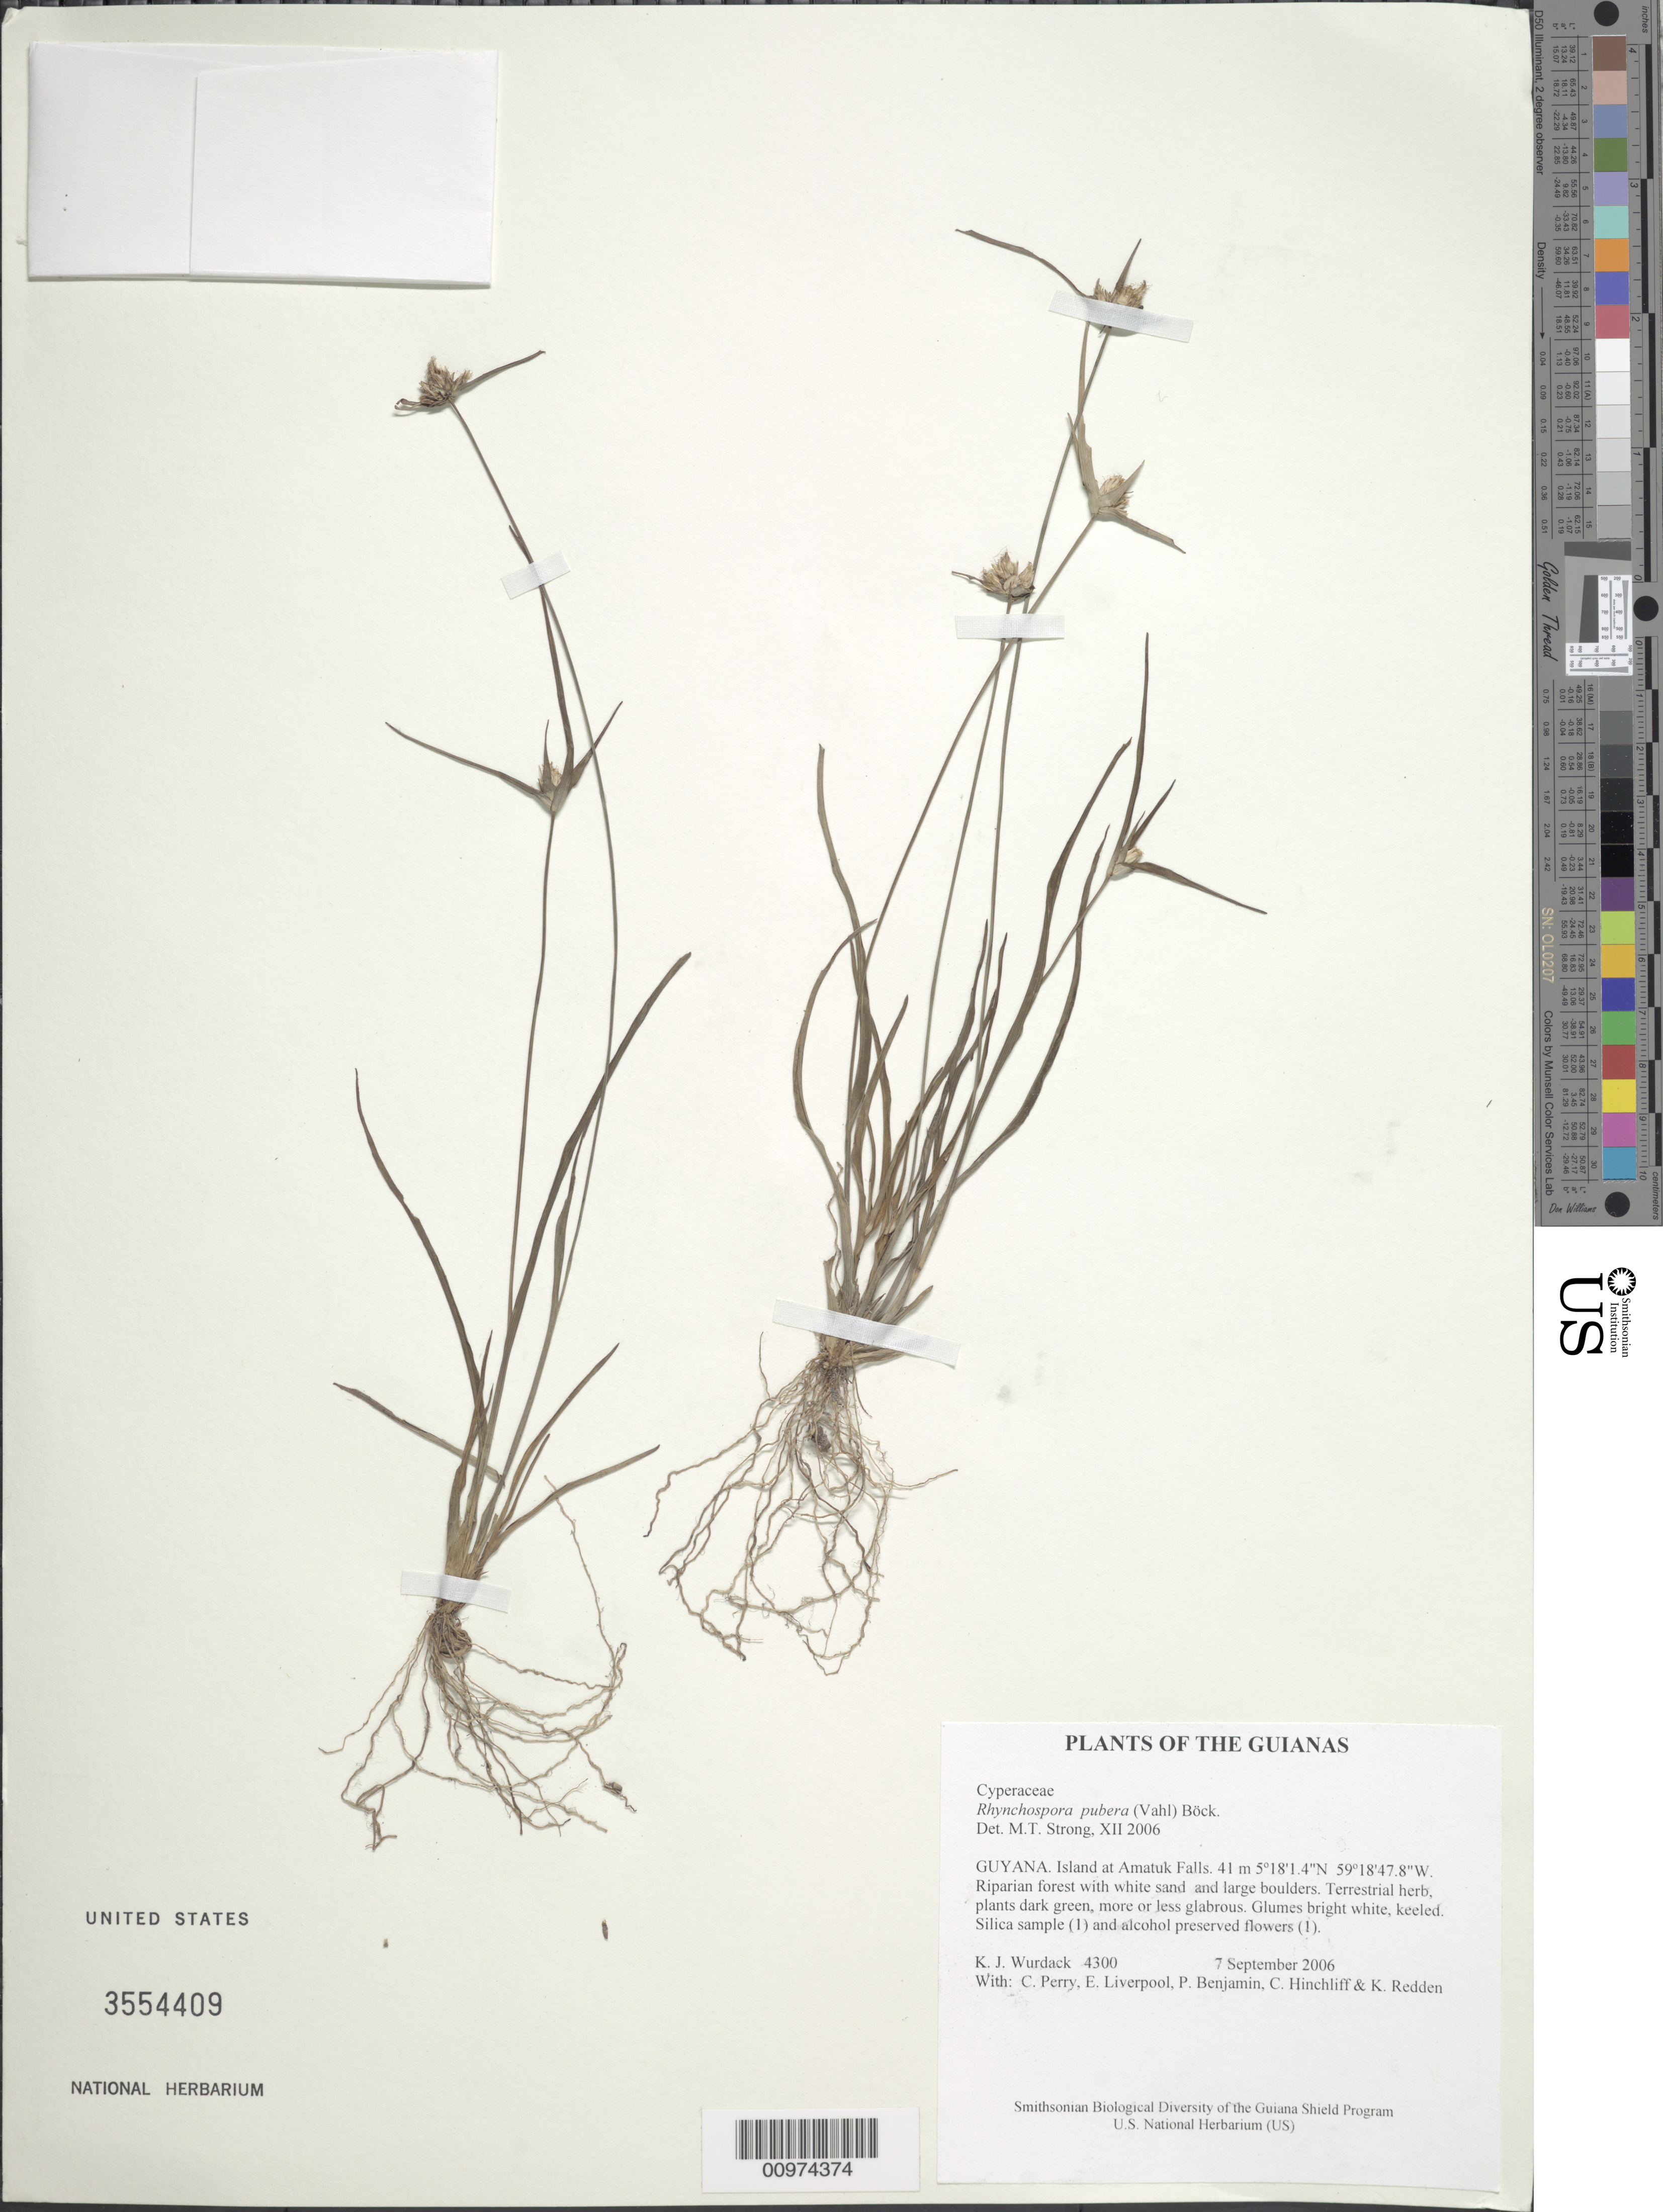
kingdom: Plantae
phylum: Tracheophyta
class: Liliopsida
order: Poales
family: Cyperaceae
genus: Rhynchospora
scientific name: Rhynchospora pubera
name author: (Vahl) Boeckeler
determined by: Strong, M. T., (US), Smithsonian Institution - National Museum of Natural History (UNITED STATES)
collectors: K. Wurdack, C. Perry, E. Liverpool, P. Benjamin, C. E. Hinchliff & K. M. Redden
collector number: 4300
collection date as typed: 7 September 2006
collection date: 2006-09-07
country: Guyana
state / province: Potaro-Siparuni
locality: Island at Amatuk Falls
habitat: Riparian forest with white sand and large boulders.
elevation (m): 41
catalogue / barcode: US 3554409